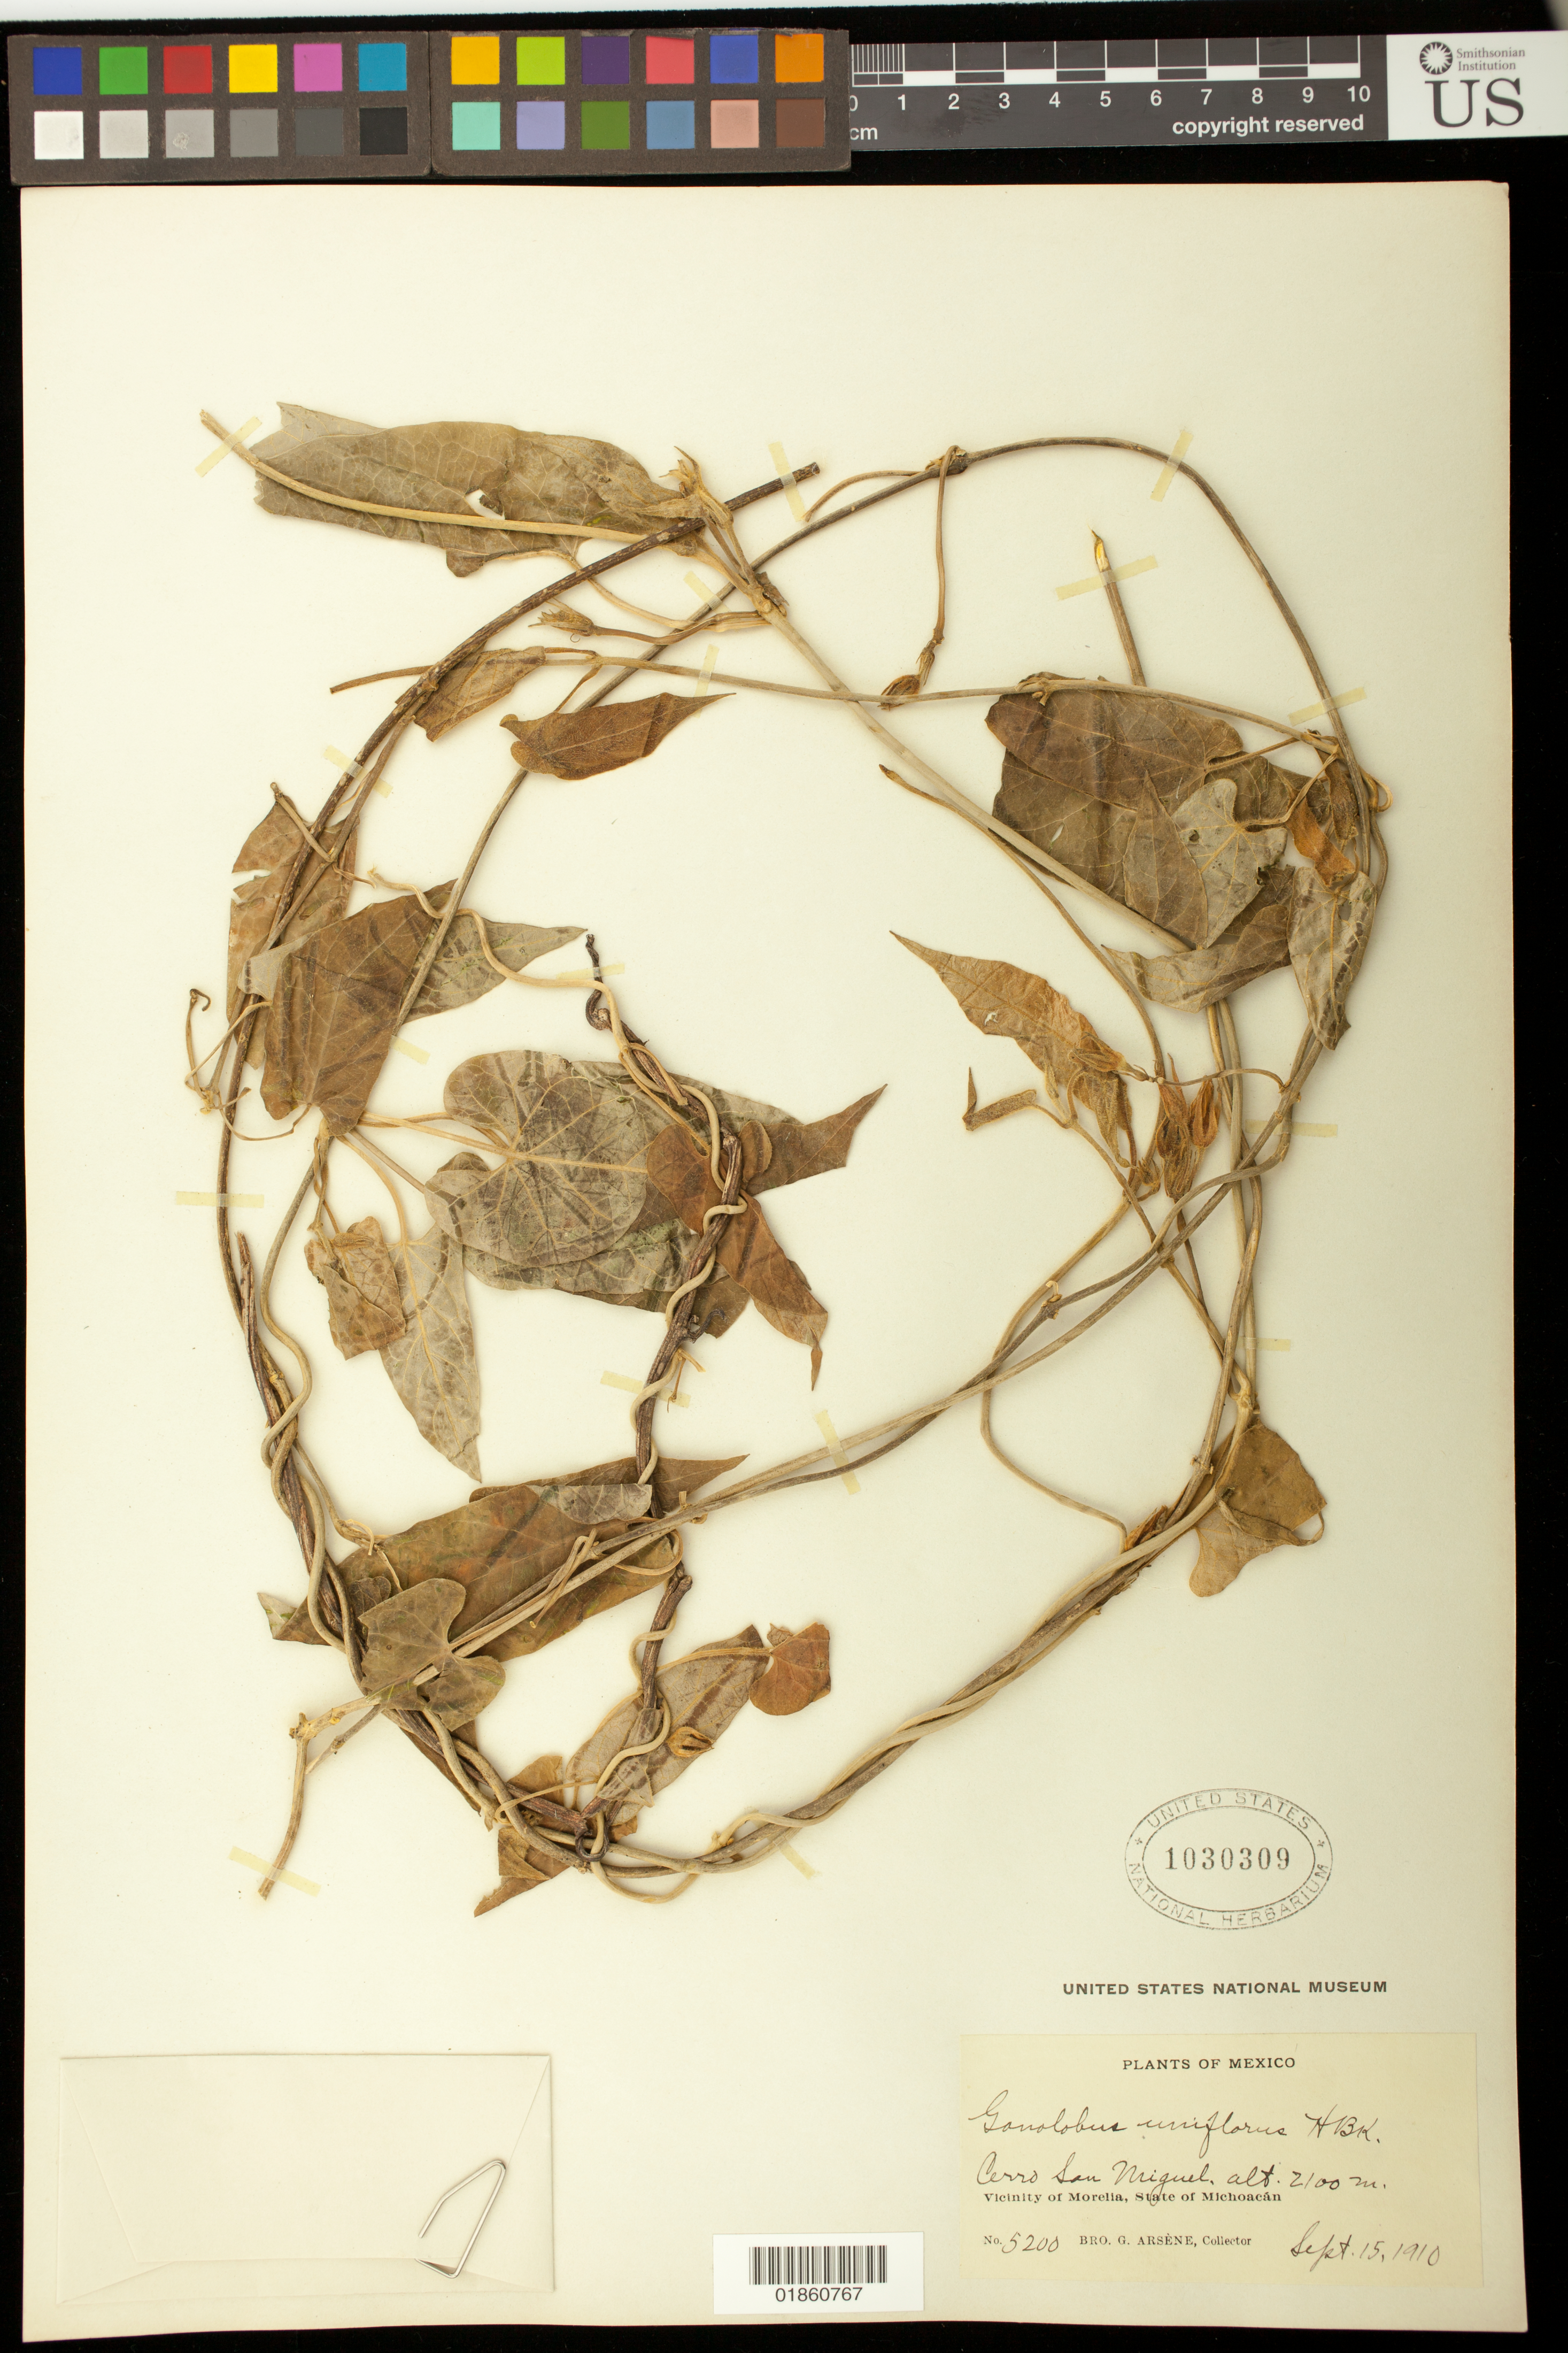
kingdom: Plantae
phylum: Tracheophyta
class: Magnoliopsida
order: Gentianales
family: Apocynaceae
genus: Gonolobus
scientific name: Gonolobus uniflorus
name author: Kunth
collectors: Bro. G. Arsène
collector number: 5200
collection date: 1910-09-15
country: Mexico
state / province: Michoacán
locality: Cerro San Miguel, , Vicinity of Morelia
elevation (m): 2100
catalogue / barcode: US 1030309